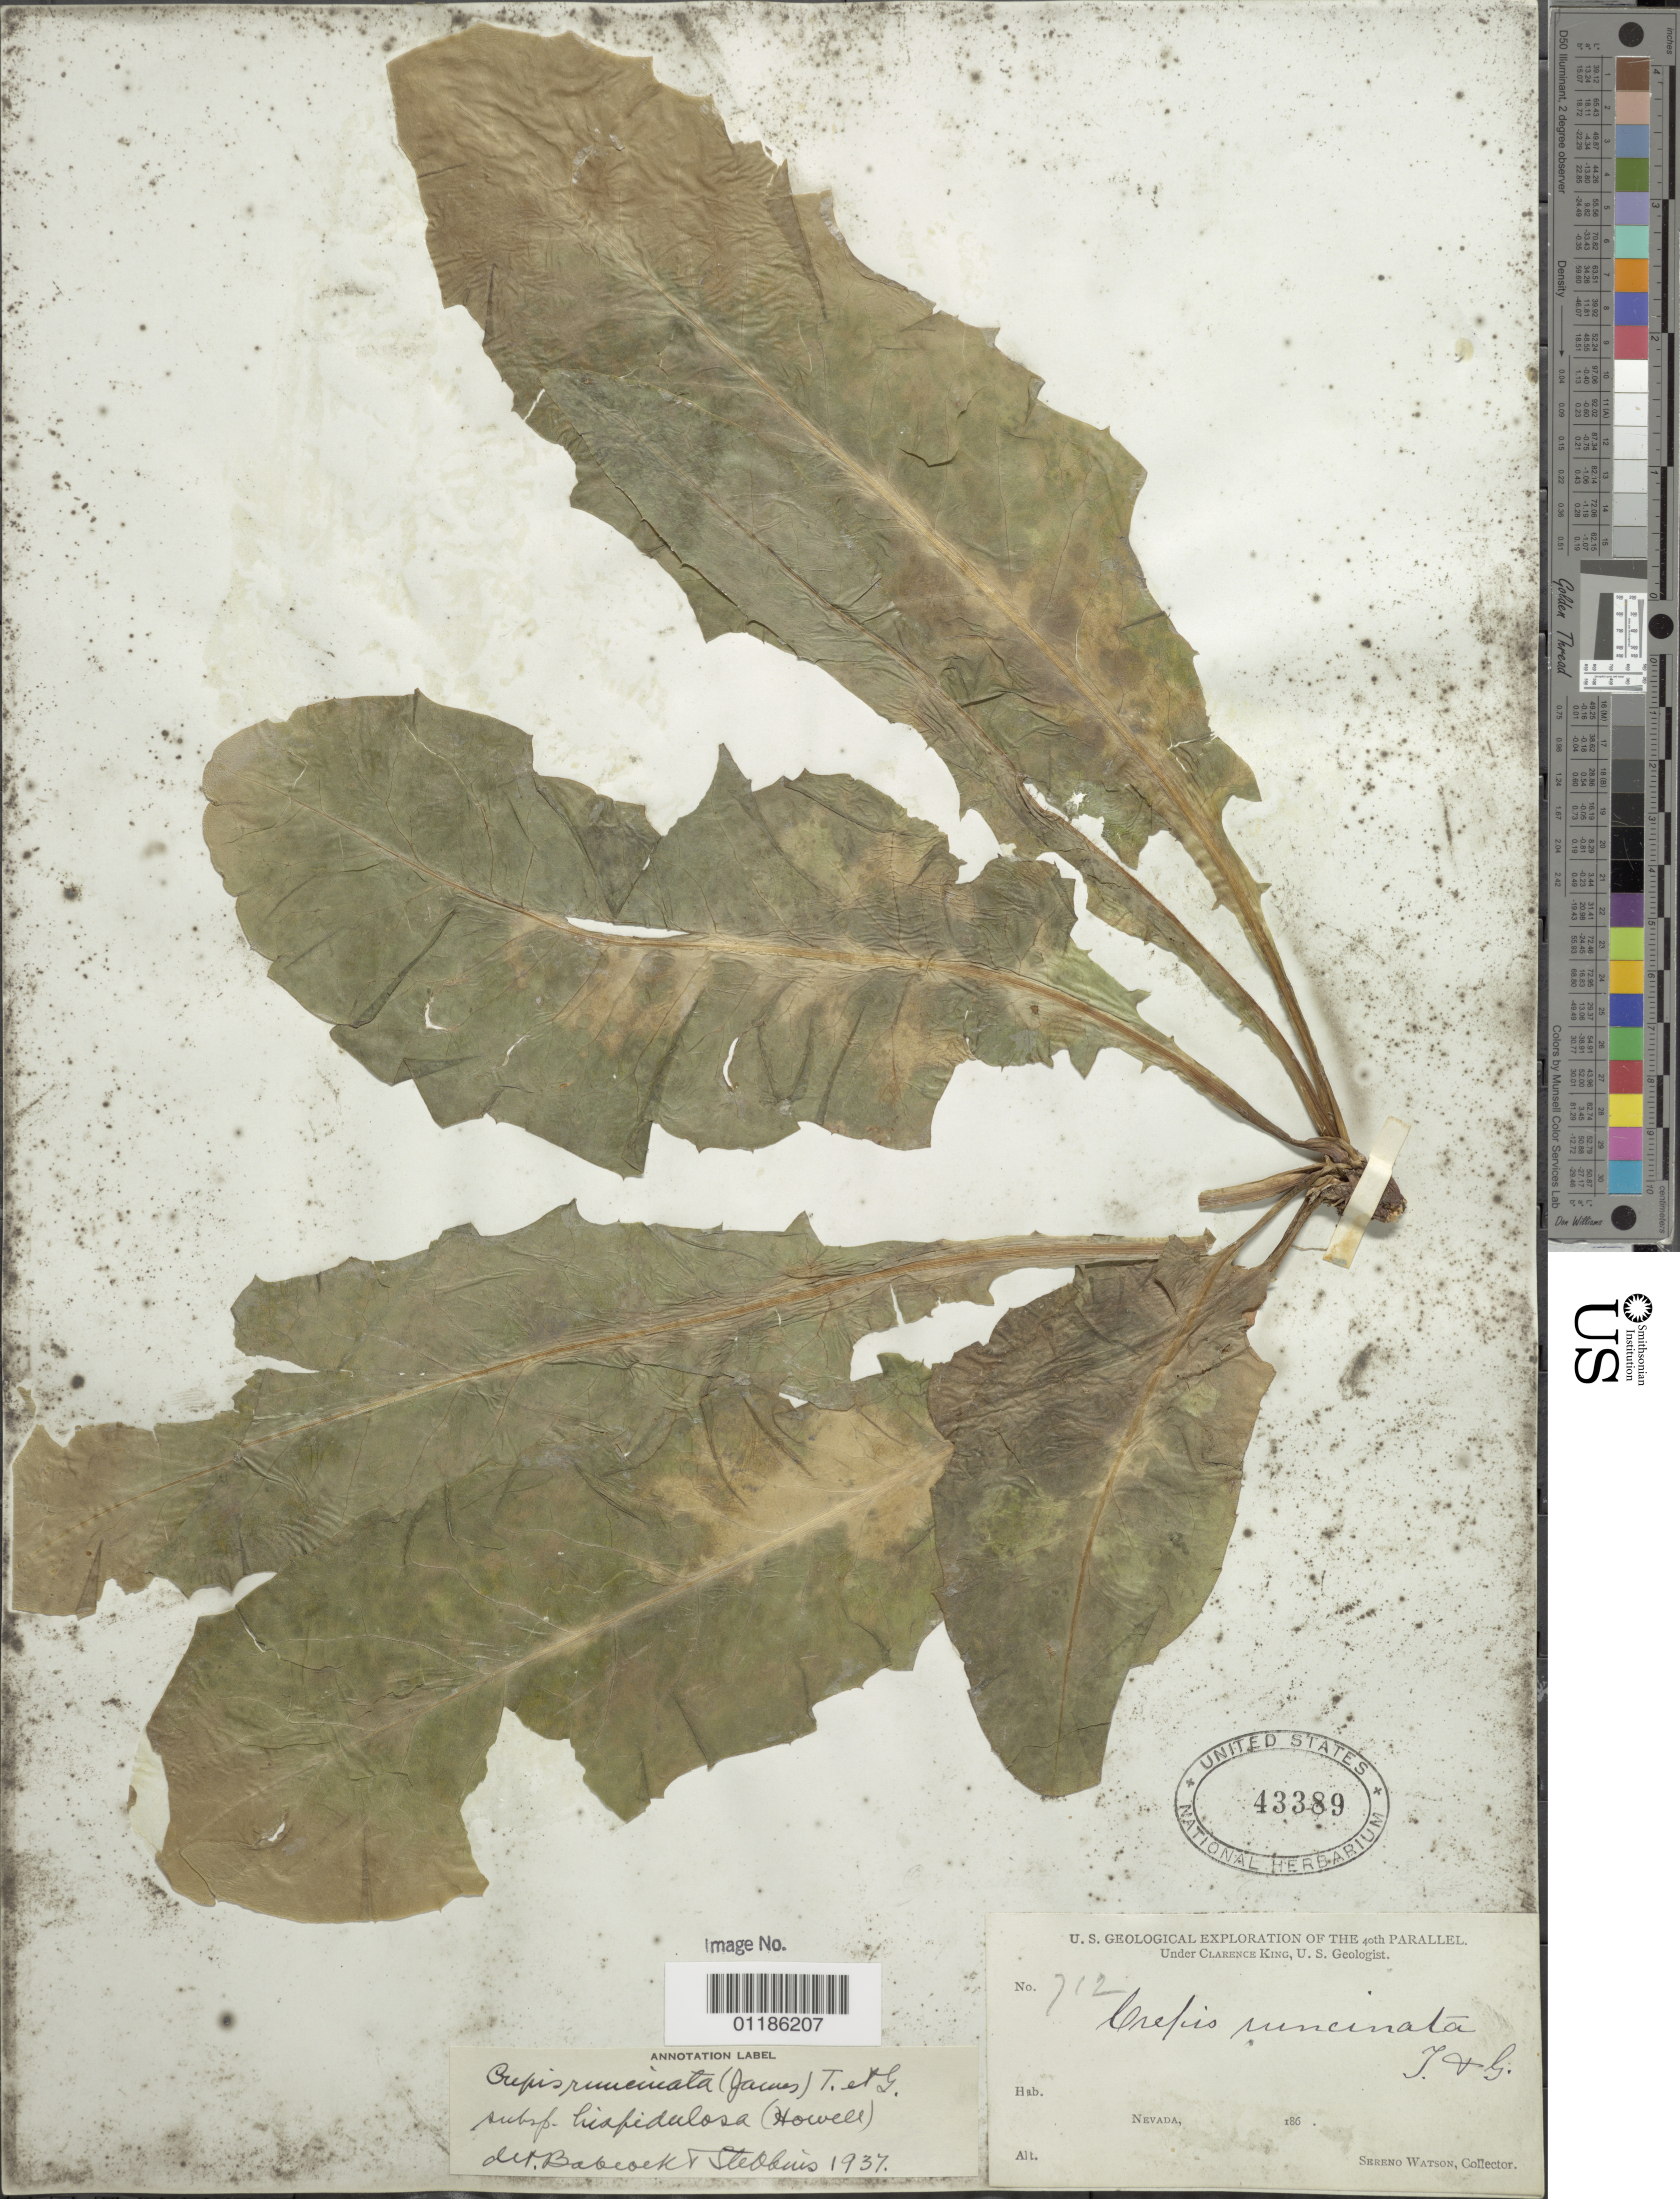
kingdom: Plantae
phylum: Tracheophyta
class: Magnoliopsida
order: Asterales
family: Asteraceae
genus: Crepis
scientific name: Crepis runcinata subsp. hispidulosa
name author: (Howell ex Rydb.) Babc. & Stebbins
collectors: S. Watson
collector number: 712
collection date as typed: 186-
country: United States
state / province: Nevada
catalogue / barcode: US 43389